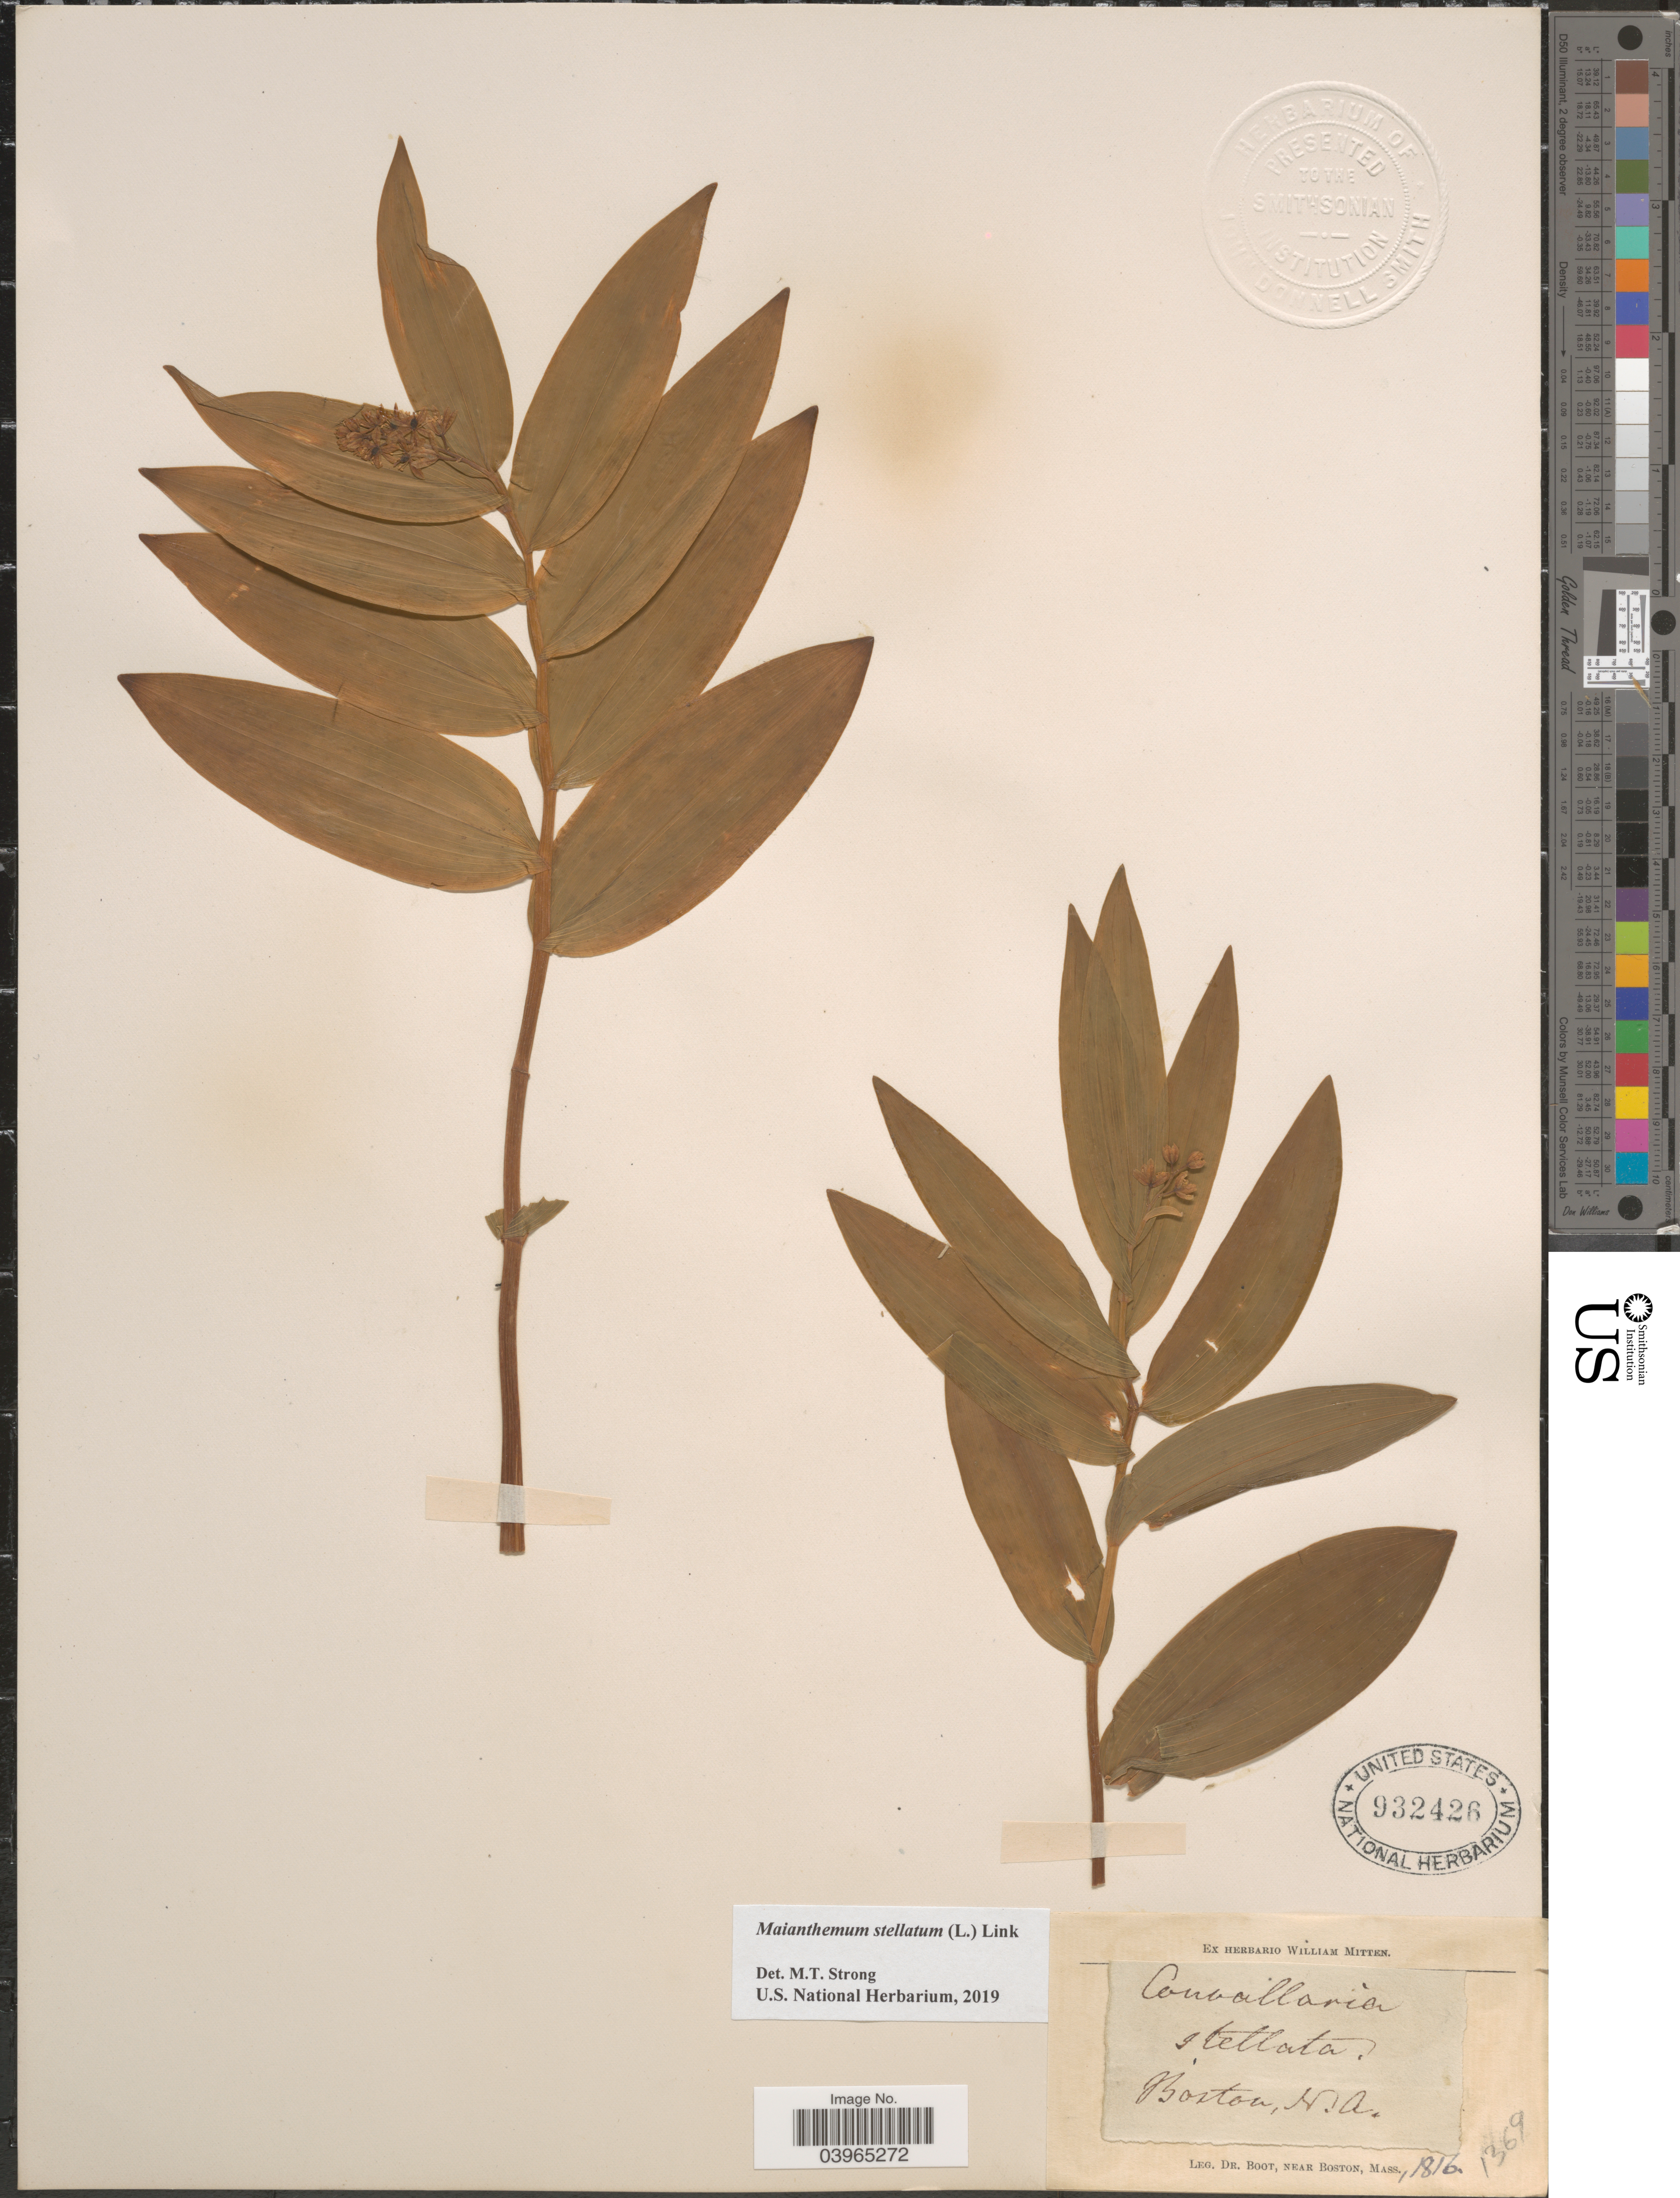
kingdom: Plantae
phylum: Tracheophyta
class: Liliopsida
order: Asparagales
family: Asparagaceae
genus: Maianthemum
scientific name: Maianthemum stellatum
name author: (L.) Link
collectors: Boot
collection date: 1816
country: United States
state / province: Massachusetts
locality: Boston, N. A. Near Boston.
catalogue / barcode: US 932426